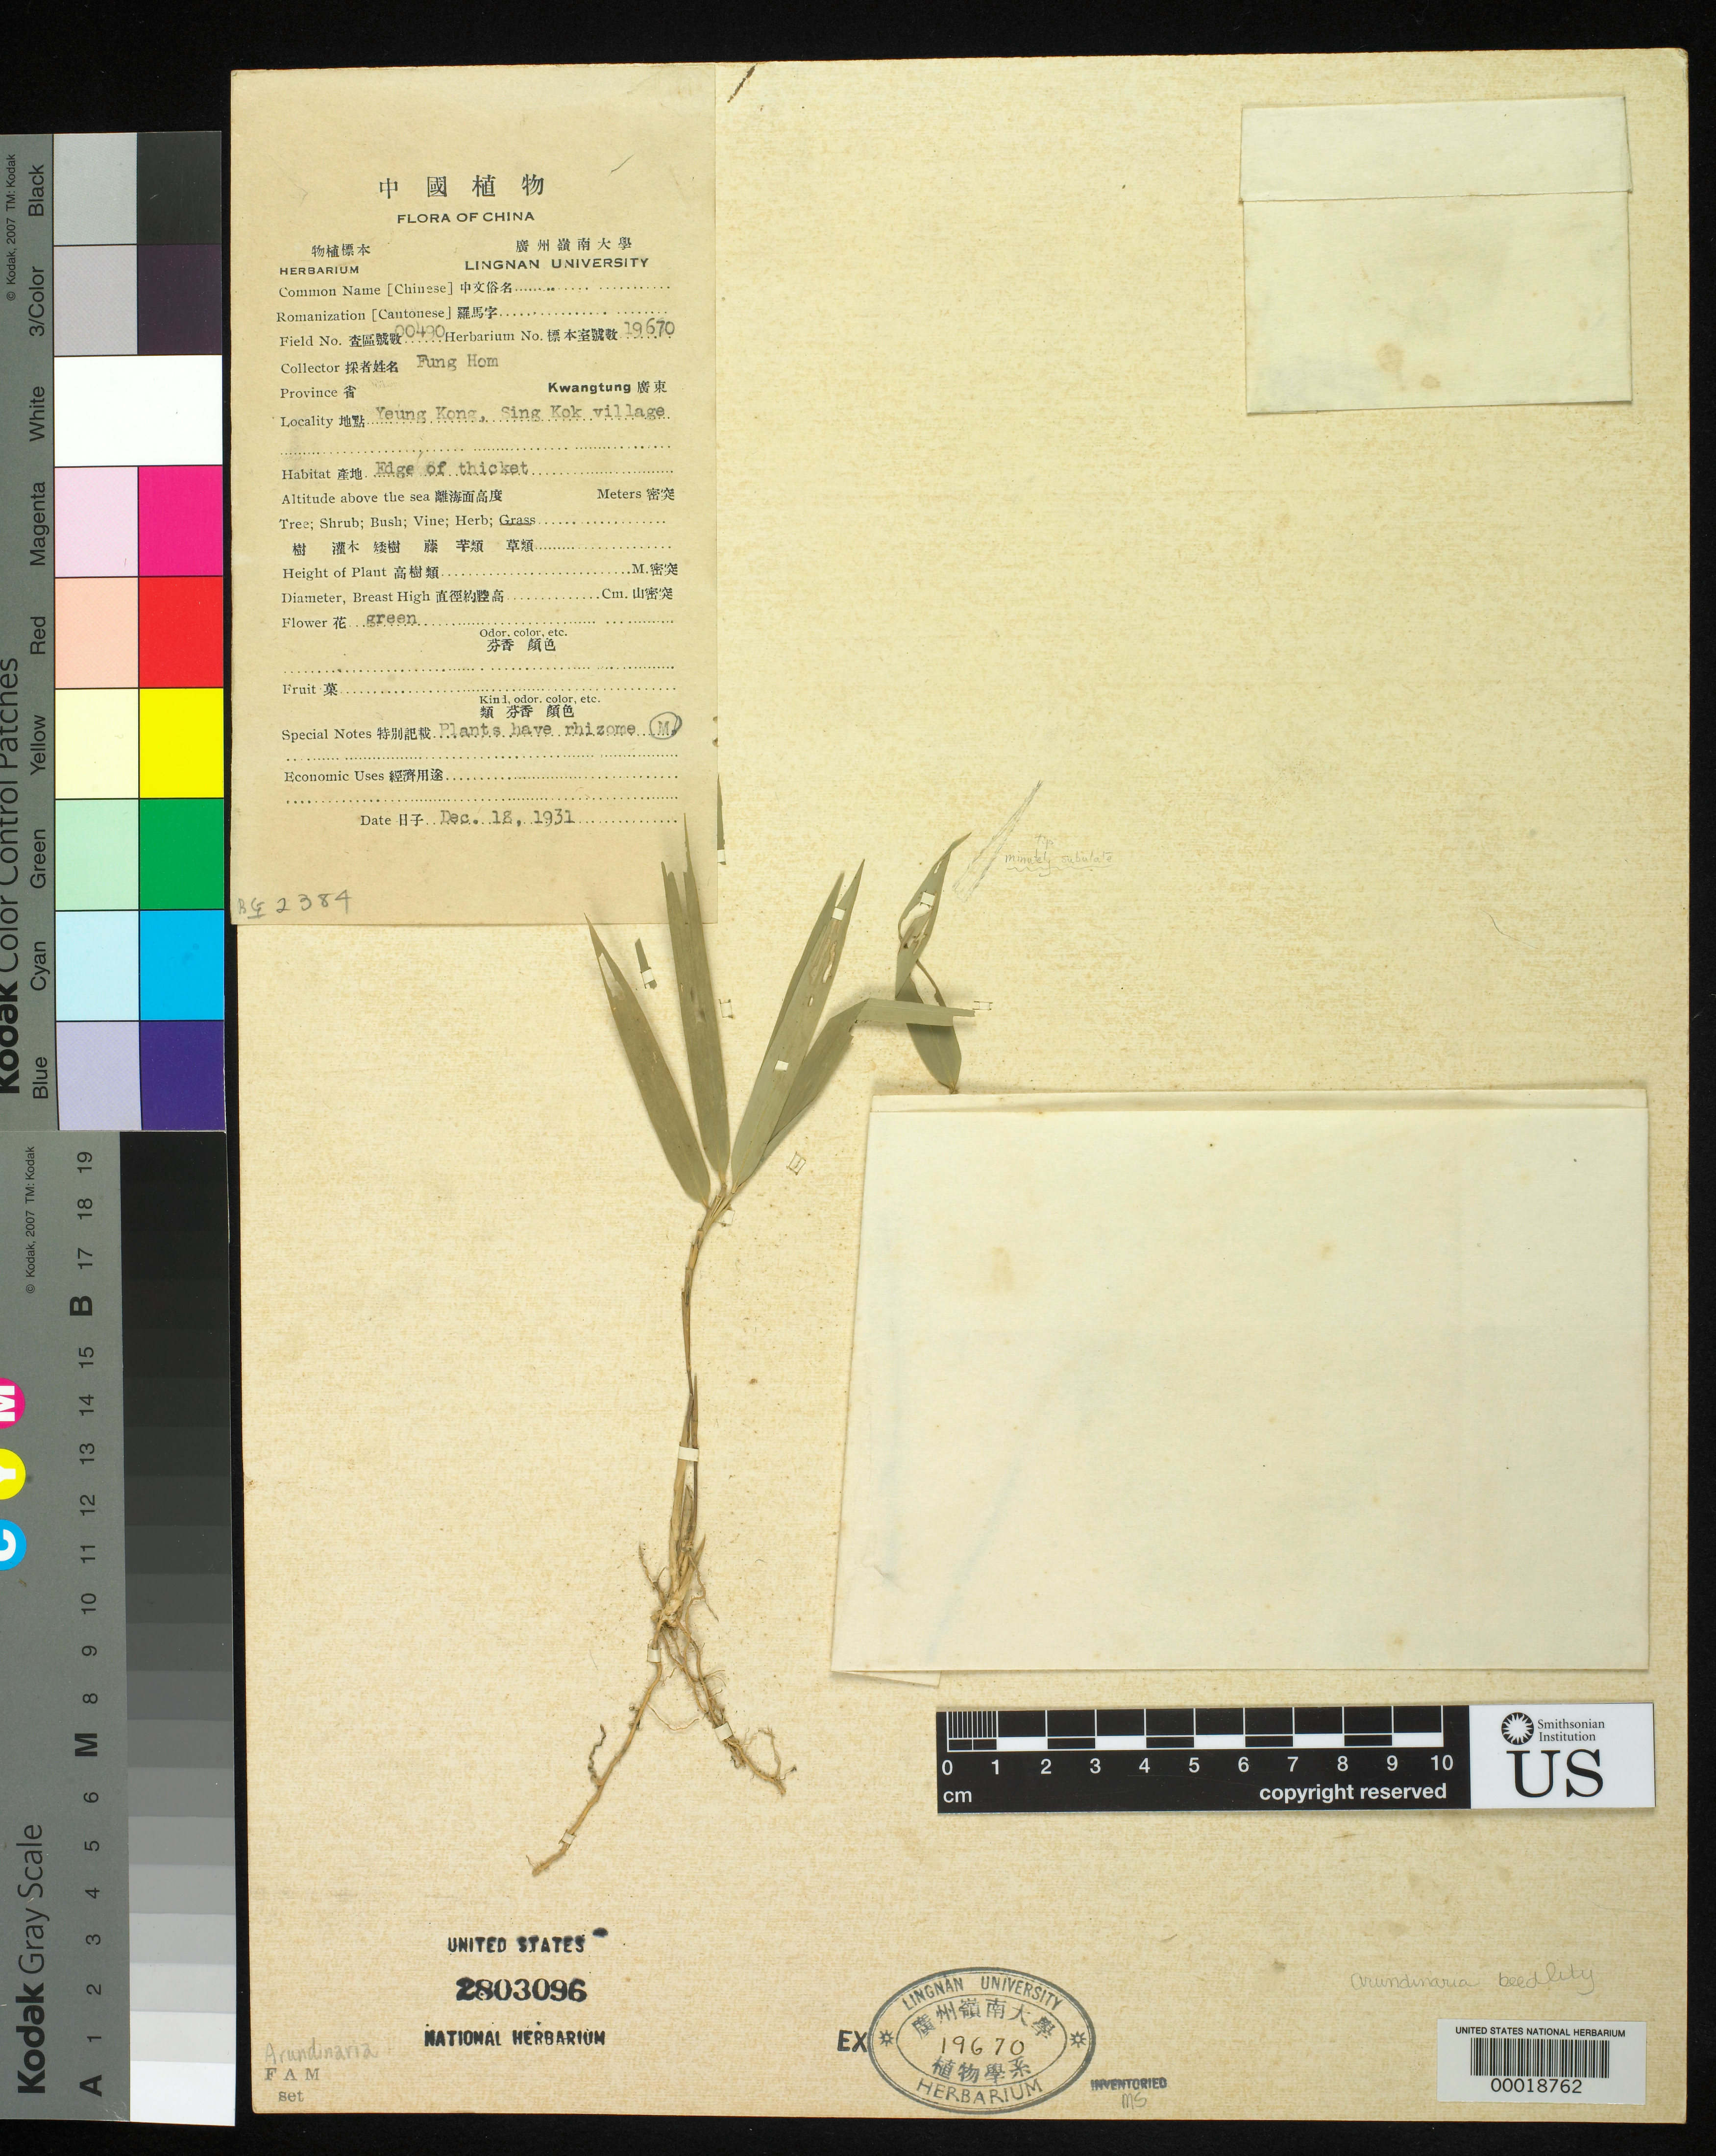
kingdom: Plantae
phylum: Tracheophyta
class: Liliopsida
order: Poales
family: Poaceae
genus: Arundinaria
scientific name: Arundinaria beedlitii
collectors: H. L. Fung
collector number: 490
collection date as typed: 18 Dec 1931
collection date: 1931-12-18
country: China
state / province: Guangdong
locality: Yeung kong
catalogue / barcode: US 2803096